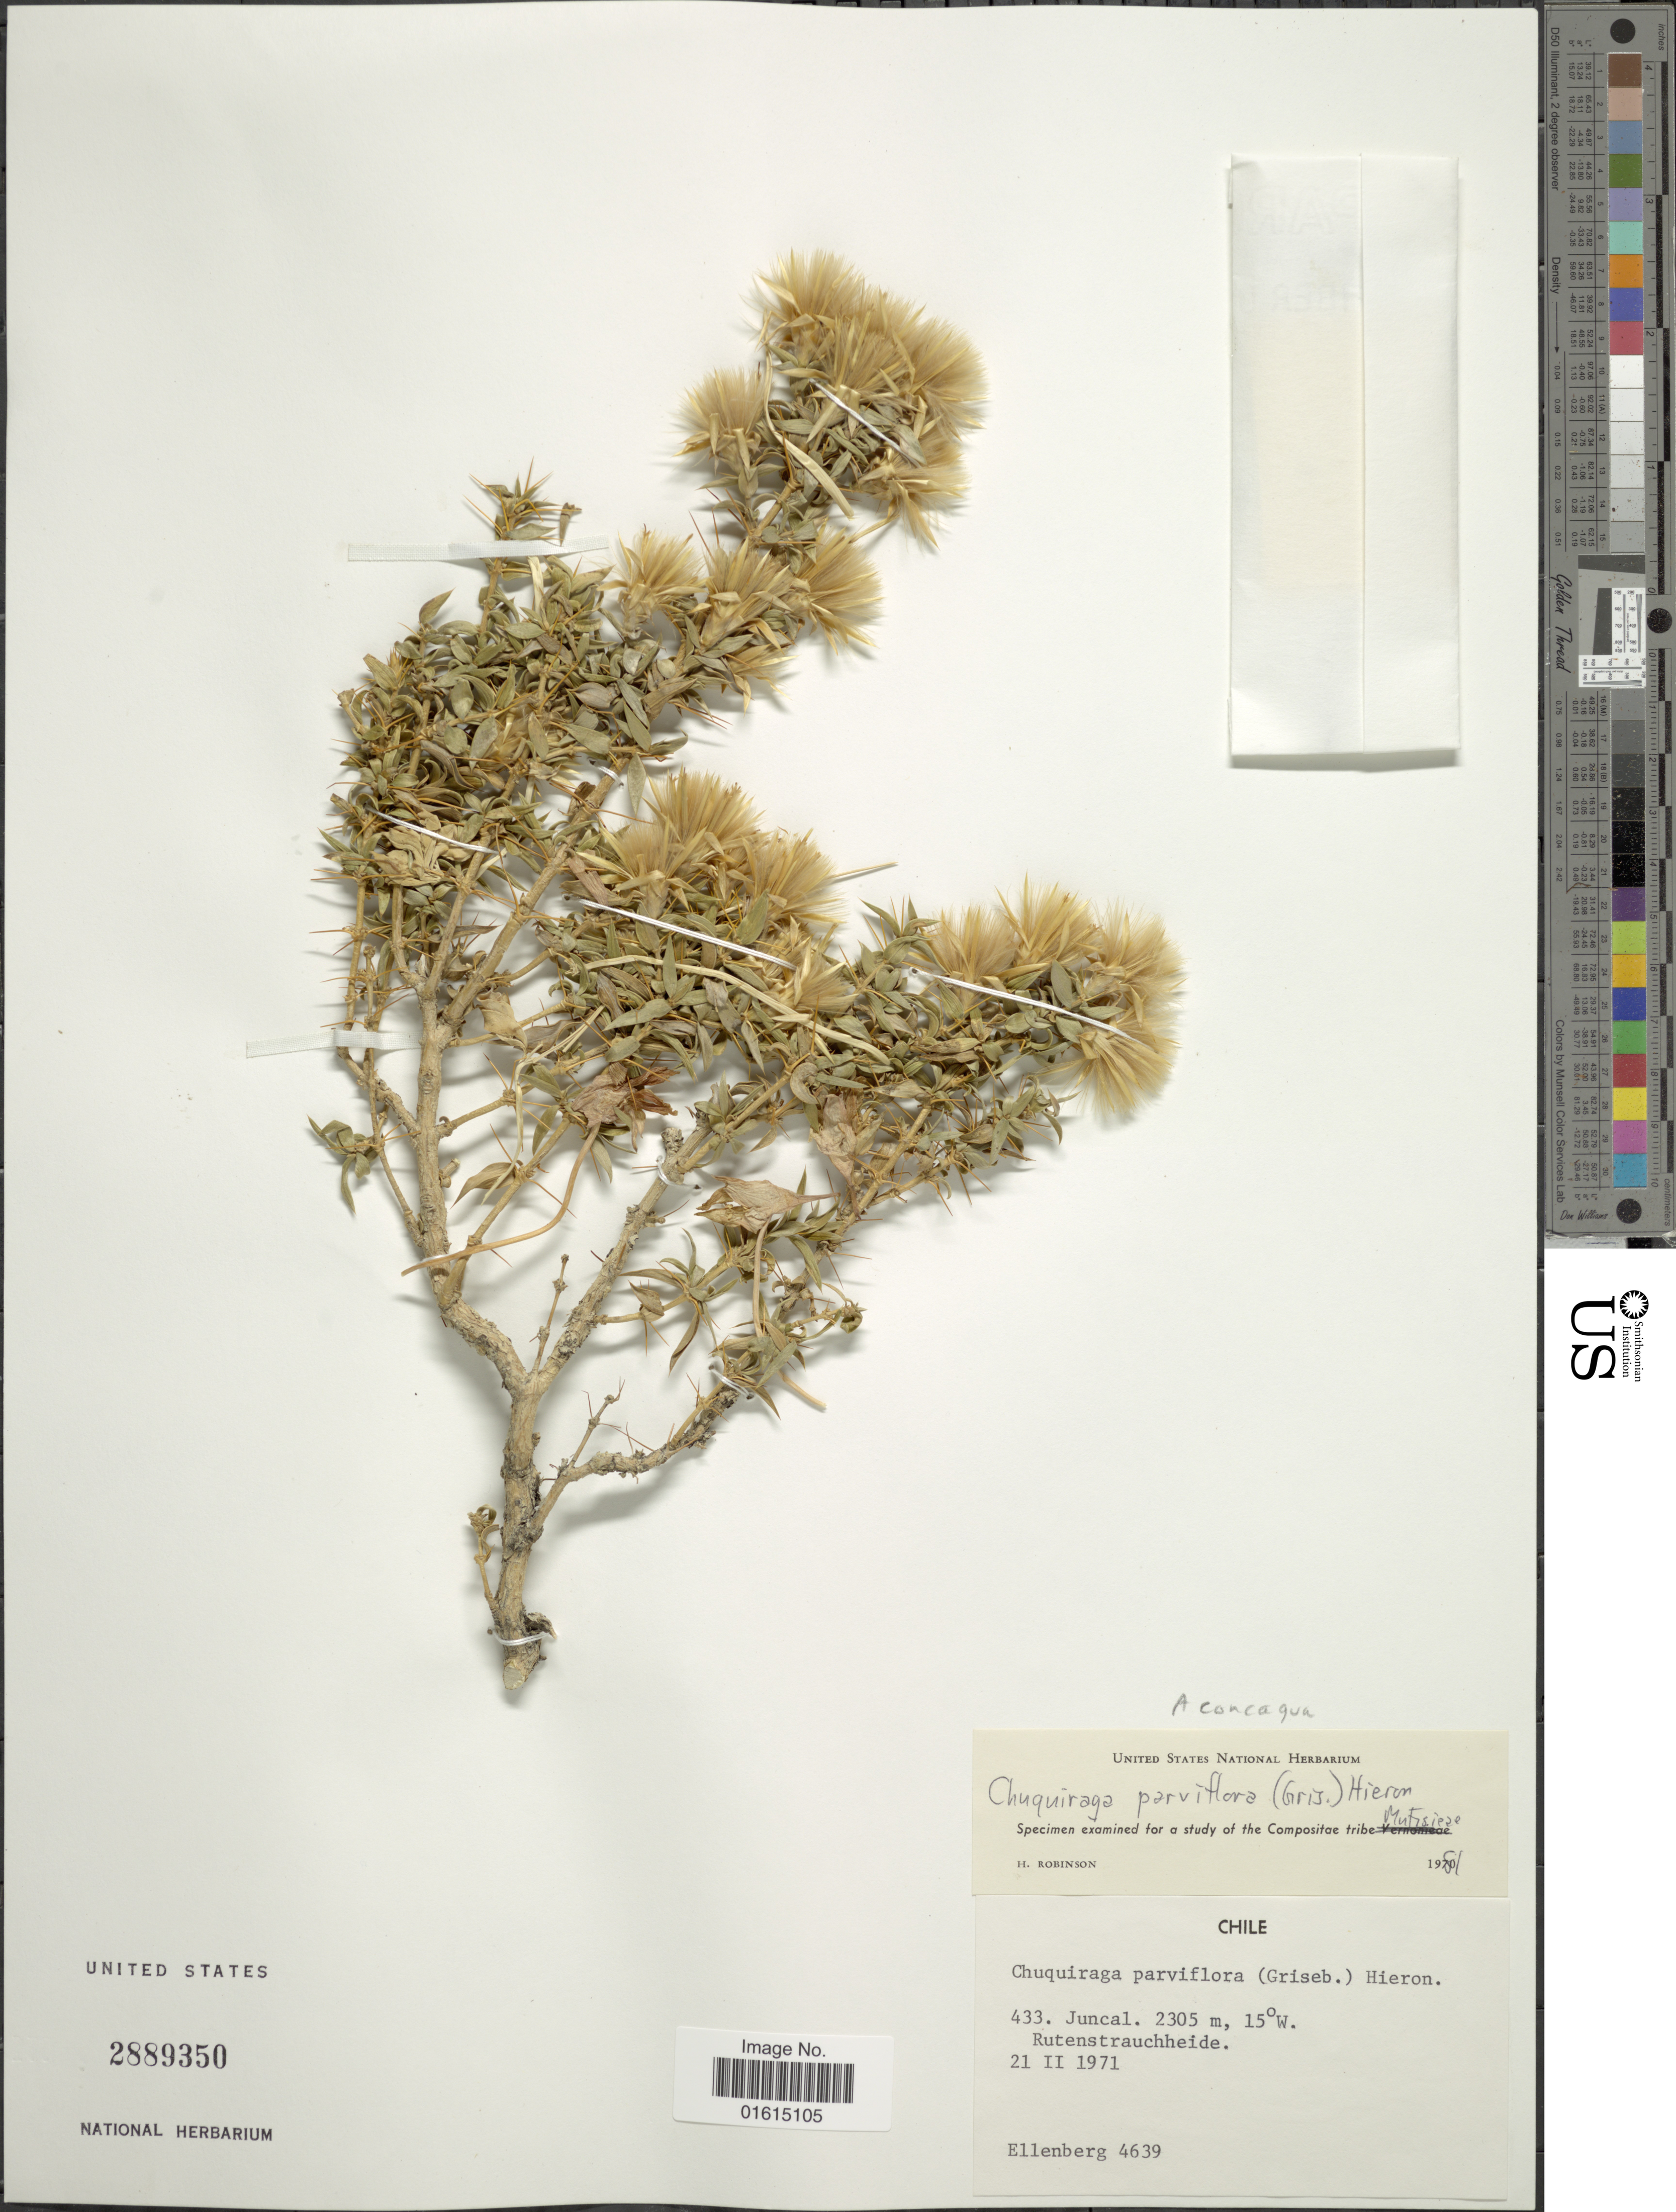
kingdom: Plantae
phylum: Tracheophyta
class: Magnoliopsida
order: Asterales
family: Asteraceae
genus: Chuquiraga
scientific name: Chuquiraga parviflora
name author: (Griseb.) Hieron.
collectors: H. Ellenberg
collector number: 4639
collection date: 1971-02-21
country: Chile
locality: Juncal, Rutenstrauchheide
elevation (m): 2305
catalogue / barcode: US 2889350